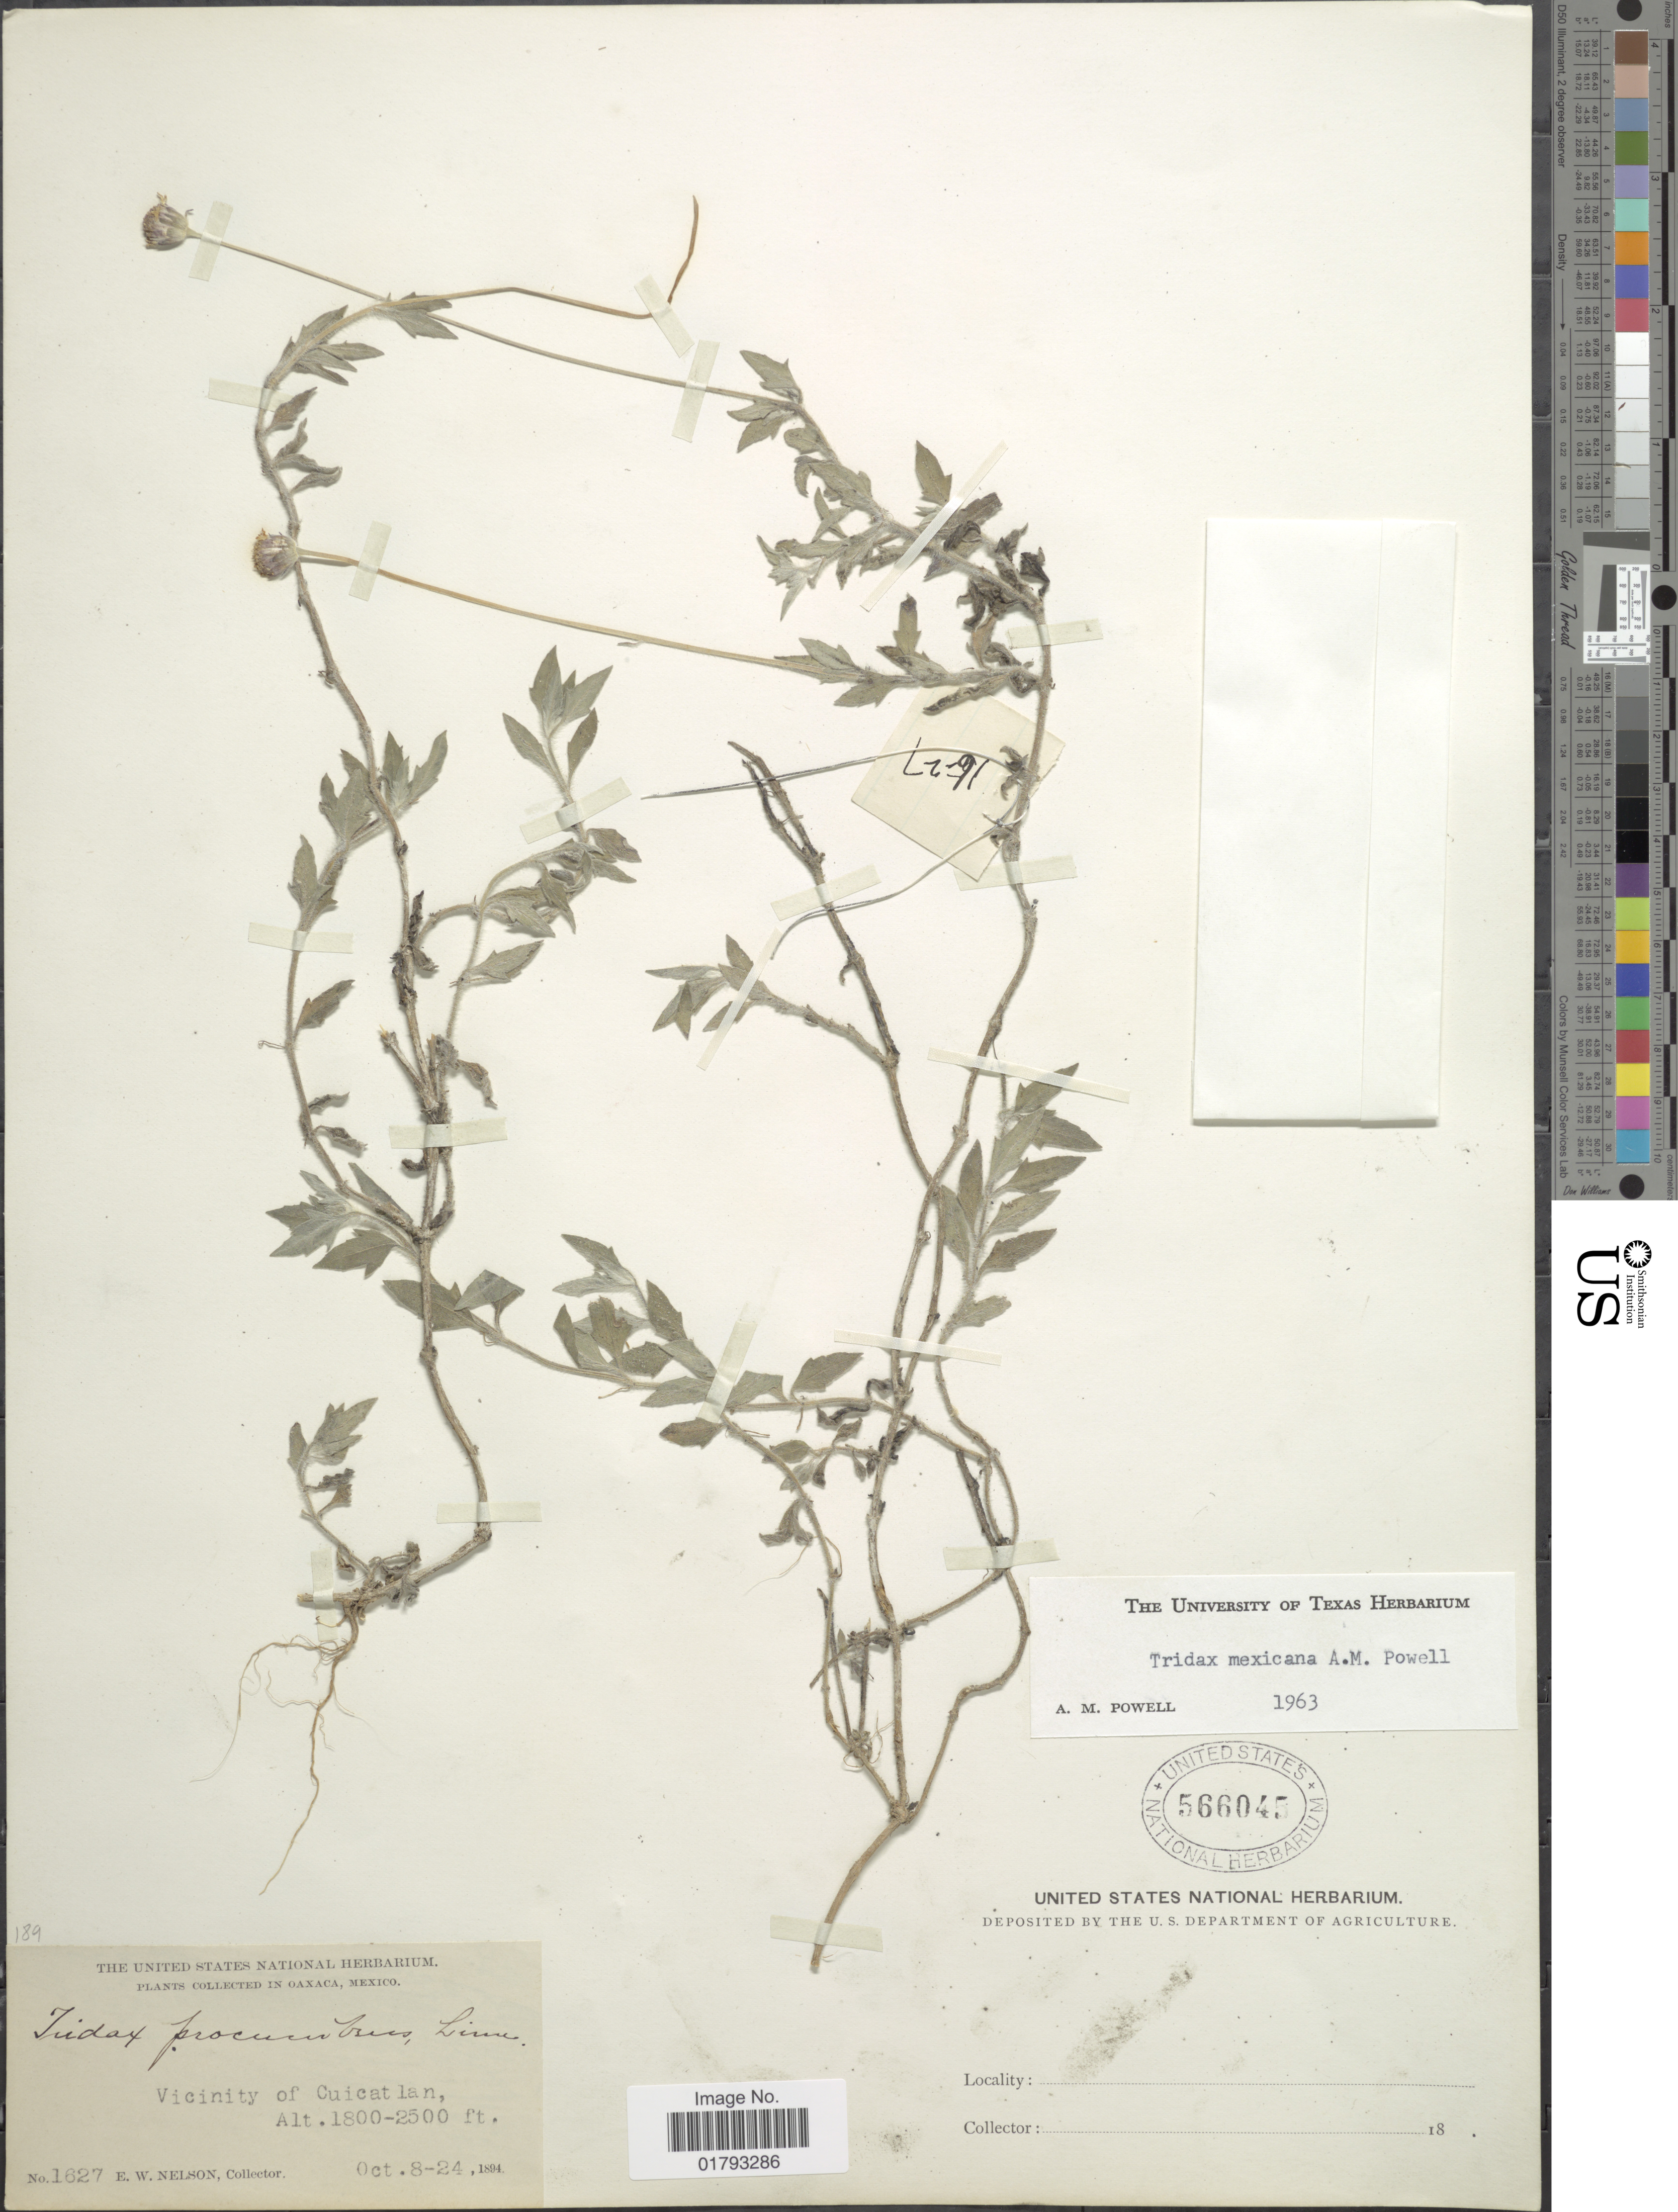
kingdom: Plantae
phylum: Tracheophyta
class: Magnoliopsida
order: Asterales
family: Asteraceae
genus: Tridax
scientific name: Tridax mexicana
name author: A.M. Powell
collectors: E. W. Nelson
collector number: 1627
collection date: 1894-10-08/1894-10-24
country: Mexico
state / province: Oaxaca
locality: Oaxaca, Mexico. Vicinity of Cuictatlan.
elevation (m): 549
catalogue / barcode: US 566045